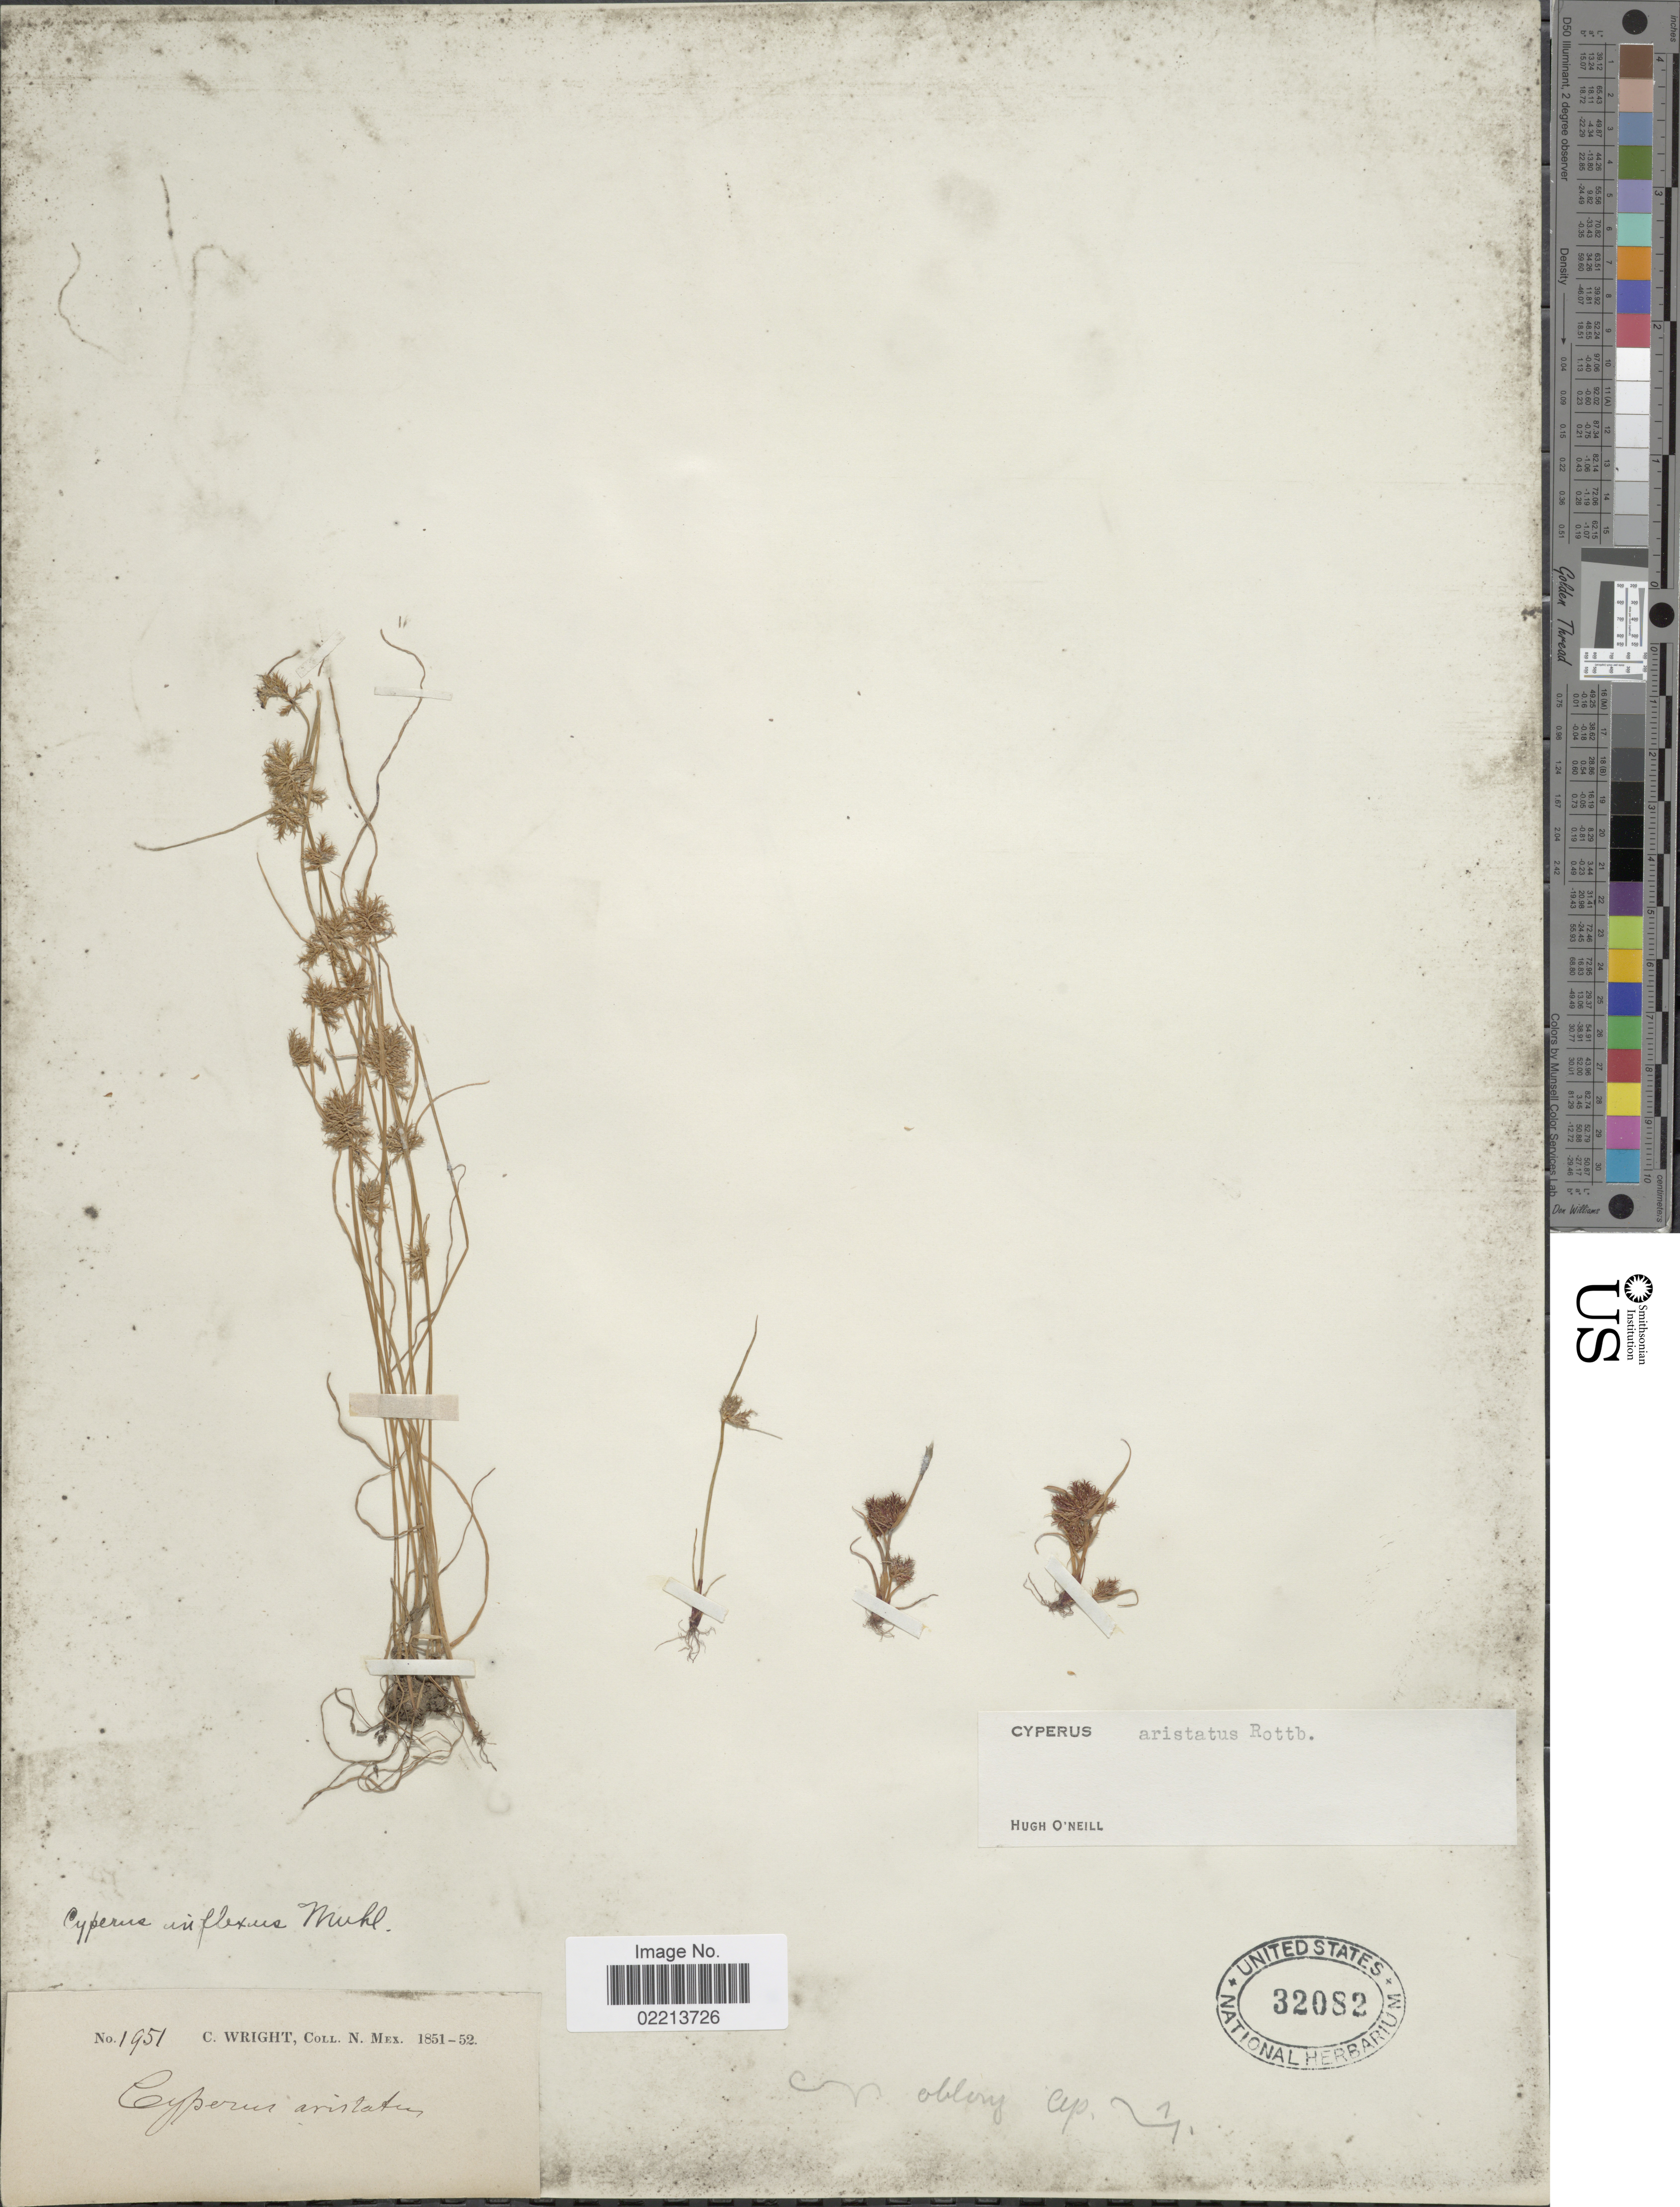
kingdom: Plantae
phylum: Tracheophyta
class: Liliopsida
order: Poales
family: Cyperaceae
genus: Cyperus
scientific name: Cyperus squarrosus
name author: L.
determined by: Strong, Mark T., (BOT), Smithsonian Institution - National Museum of Natural History (UNITED STATES)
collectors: C. Wright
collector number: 1951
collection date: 1851/1852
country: United States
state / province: New Mexico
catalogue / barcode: US 32082